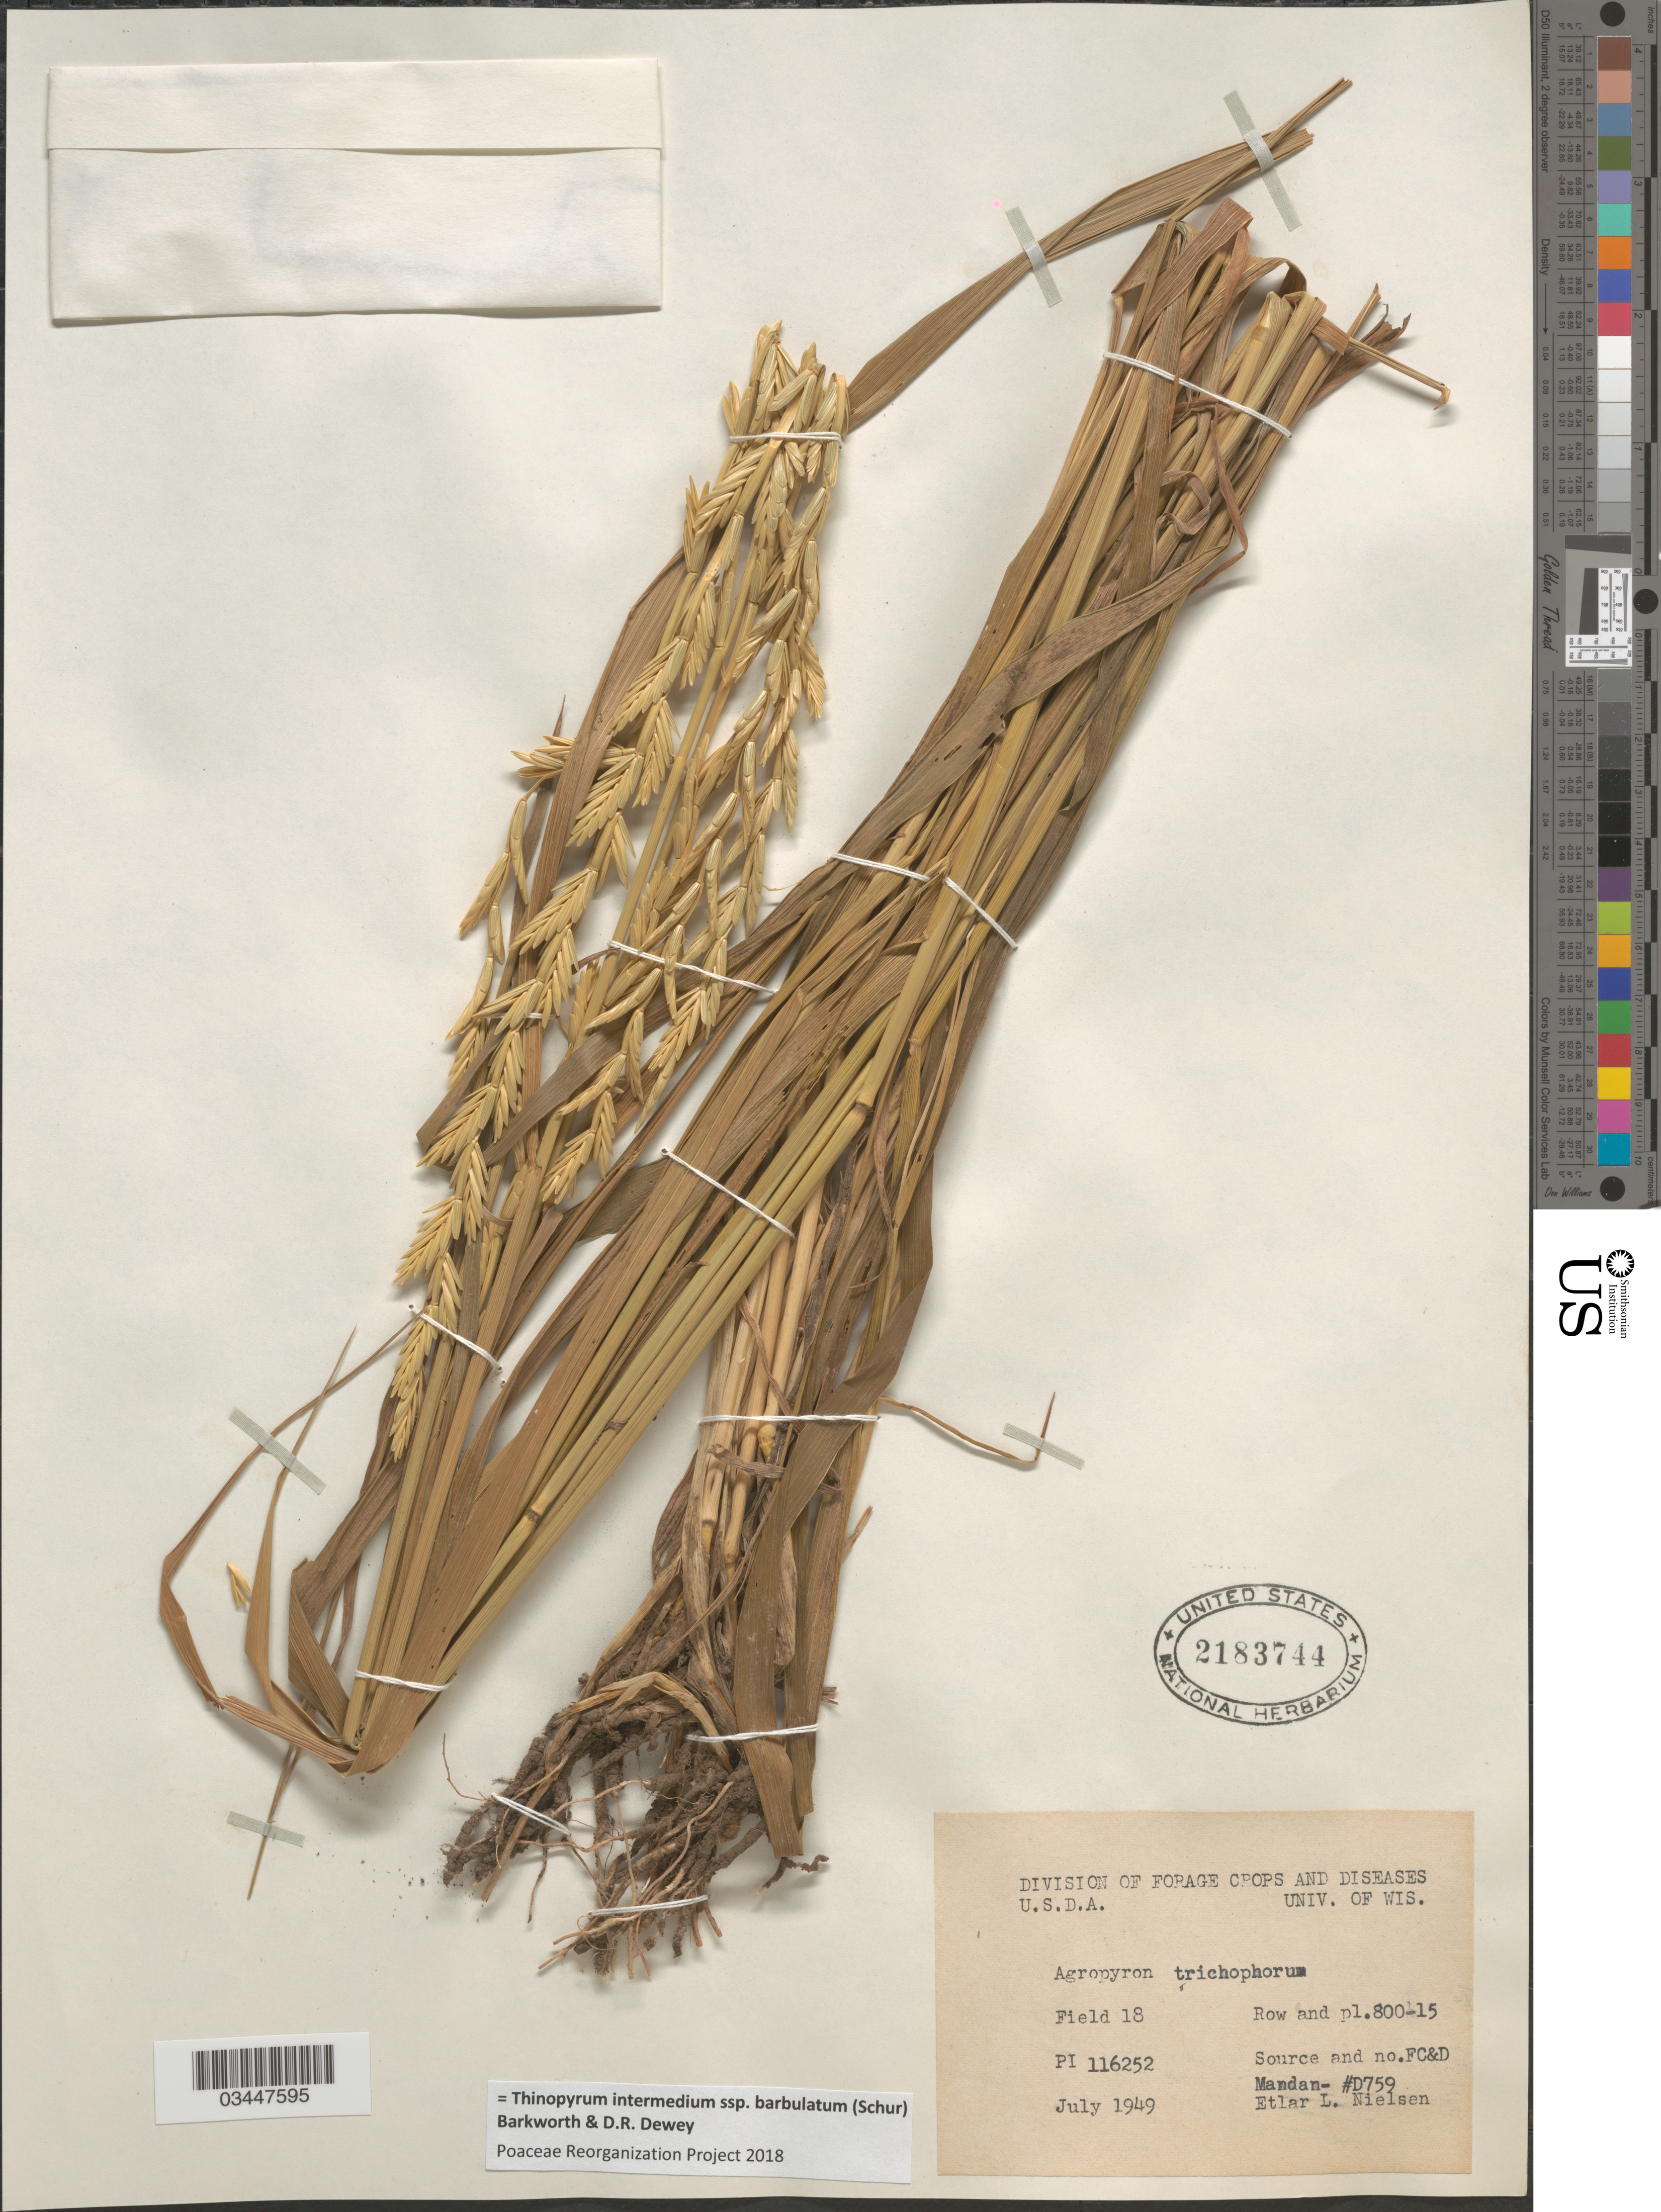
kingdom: Plantae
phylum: Tracheophyta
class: Liliopsida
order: Poales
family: Poaceae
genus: Thinopyrum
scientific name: Thinopyrum intermedium subsp. barbulatum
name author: (Schur) Barkworth & Dewey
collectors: E. L. Nielsen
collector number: PI116252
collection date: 1949-07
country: United States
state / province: Washington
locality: Field 18. Row and pl.800-15.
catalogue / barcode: US 2183744